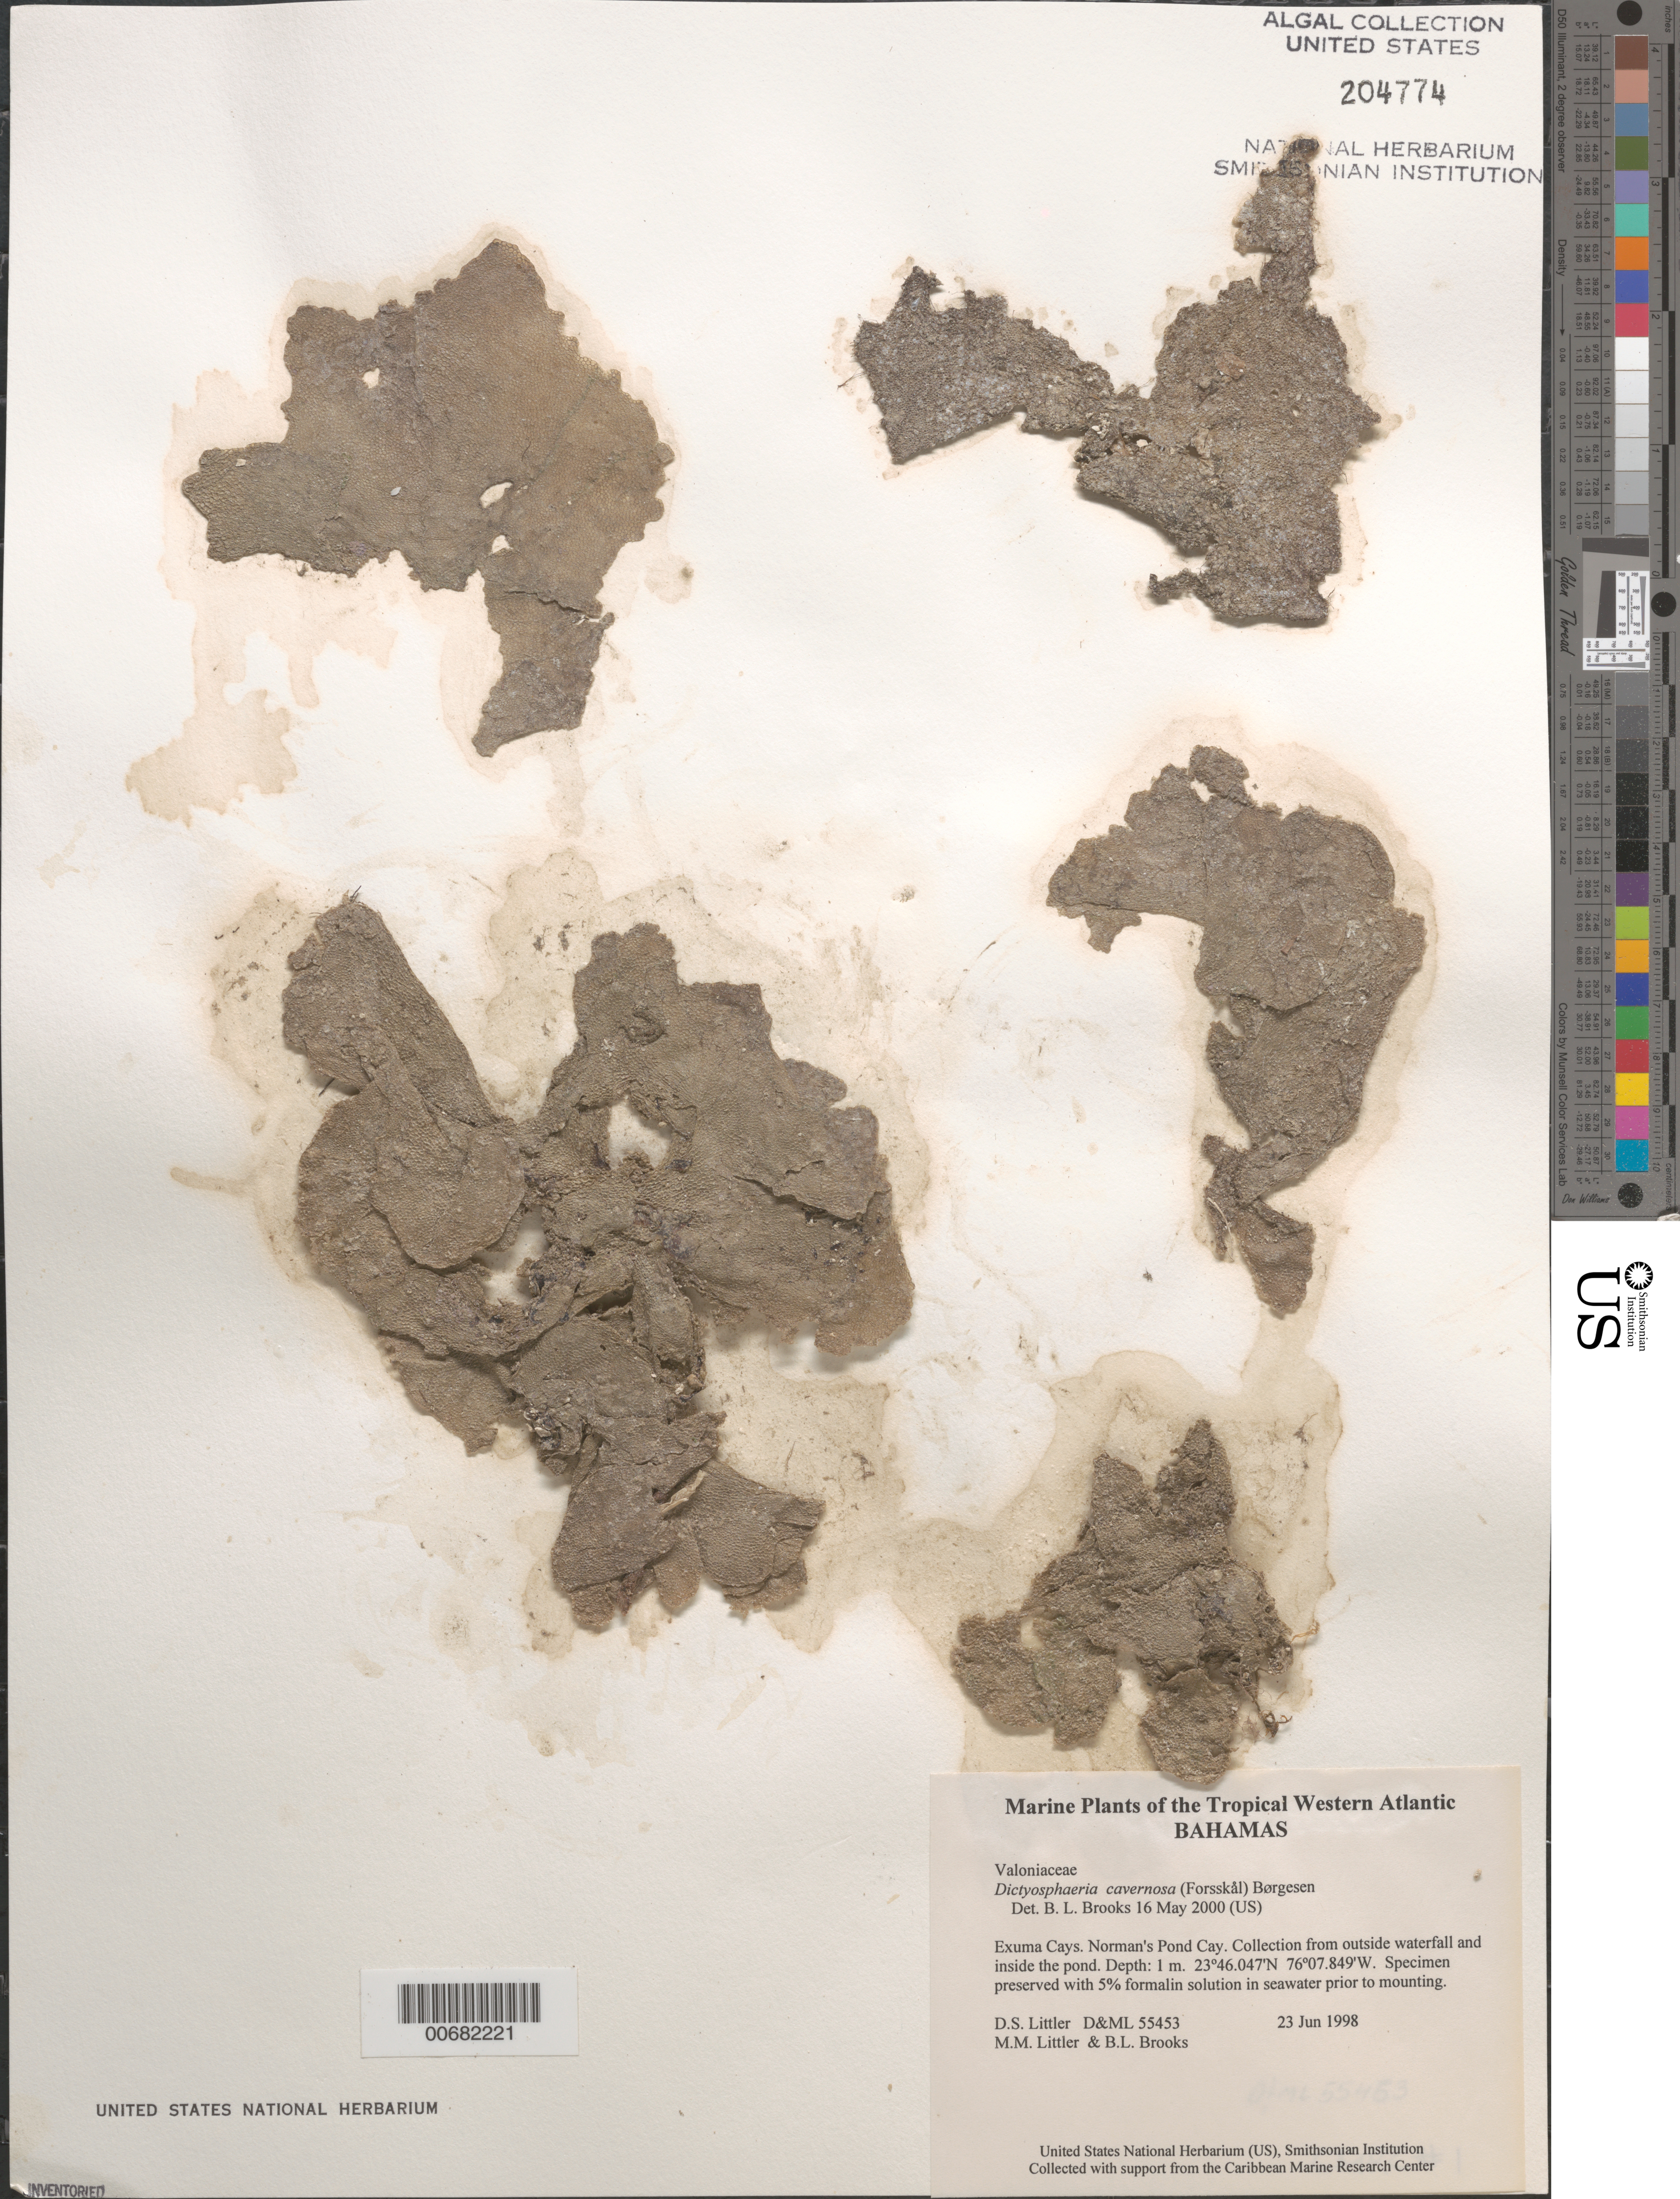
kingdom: Plantae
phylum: Chlorophyta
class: Ulvophyceae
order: Siphonocladales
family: Siphonocladaceae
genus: Dictyosphaeria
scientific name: Dictyosphaeria cavernosa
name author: (Forssk.) Børgesen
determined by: Brooks, B. L., (BOT), Smithsonian Institution - National Museum of Natural History (UNITED STATES)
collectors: D. S. Littler, M. M. Littler & B. Brooks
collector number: D&ML 55453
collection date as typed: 23 Jun 1998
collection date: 1998-06-23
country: Bahamas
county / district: Exuma District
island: Norman's Pond Cay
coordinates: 23 46.047' N, 76 07.849' W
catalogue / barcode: US 204774